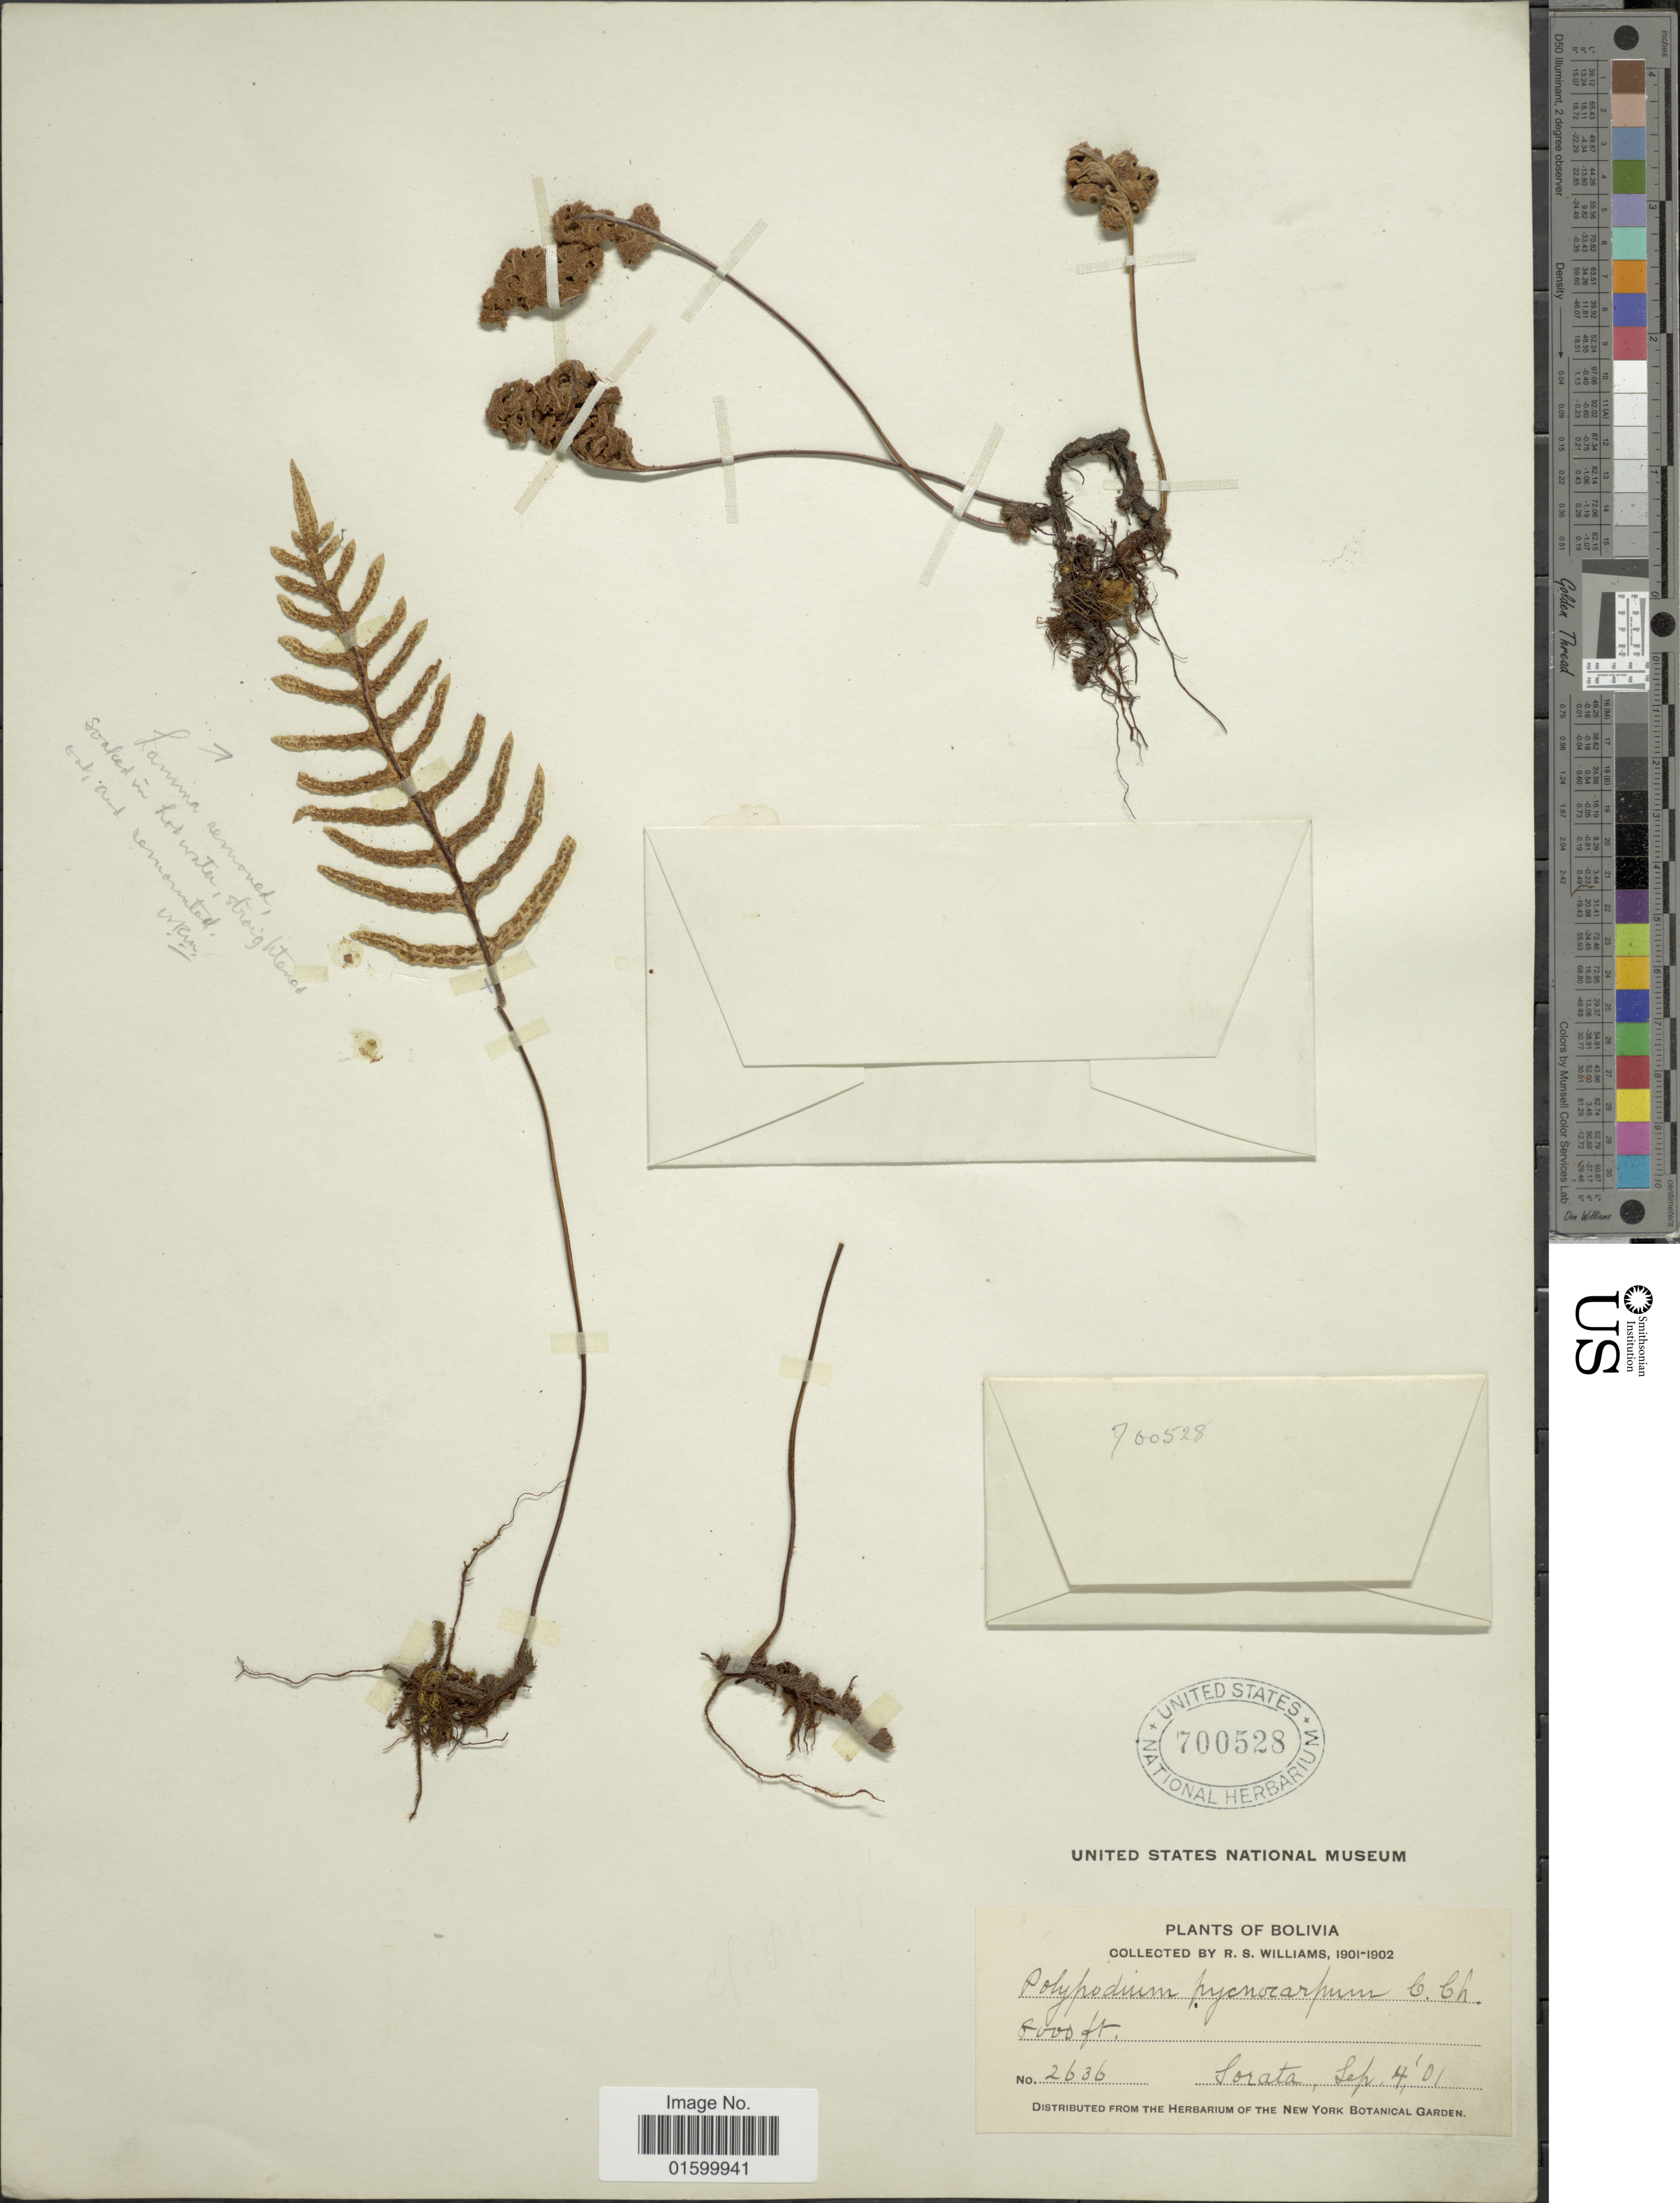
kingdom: Plantae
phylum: Tracheophyta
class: Polypodiopsida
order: Polypodiales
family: Polypodiaceae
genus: Pleopeltis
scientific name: Pleopeltis pycnocarpa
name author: (C. Chr.) A.R. Sm.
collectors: R. S. Williams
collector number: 2636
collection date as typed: Sept. 4, '01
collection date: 1901-09-04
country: Bolivia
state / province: La Páz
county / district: Larecaja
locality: Sorata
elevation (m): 2438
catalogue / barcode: US 700528